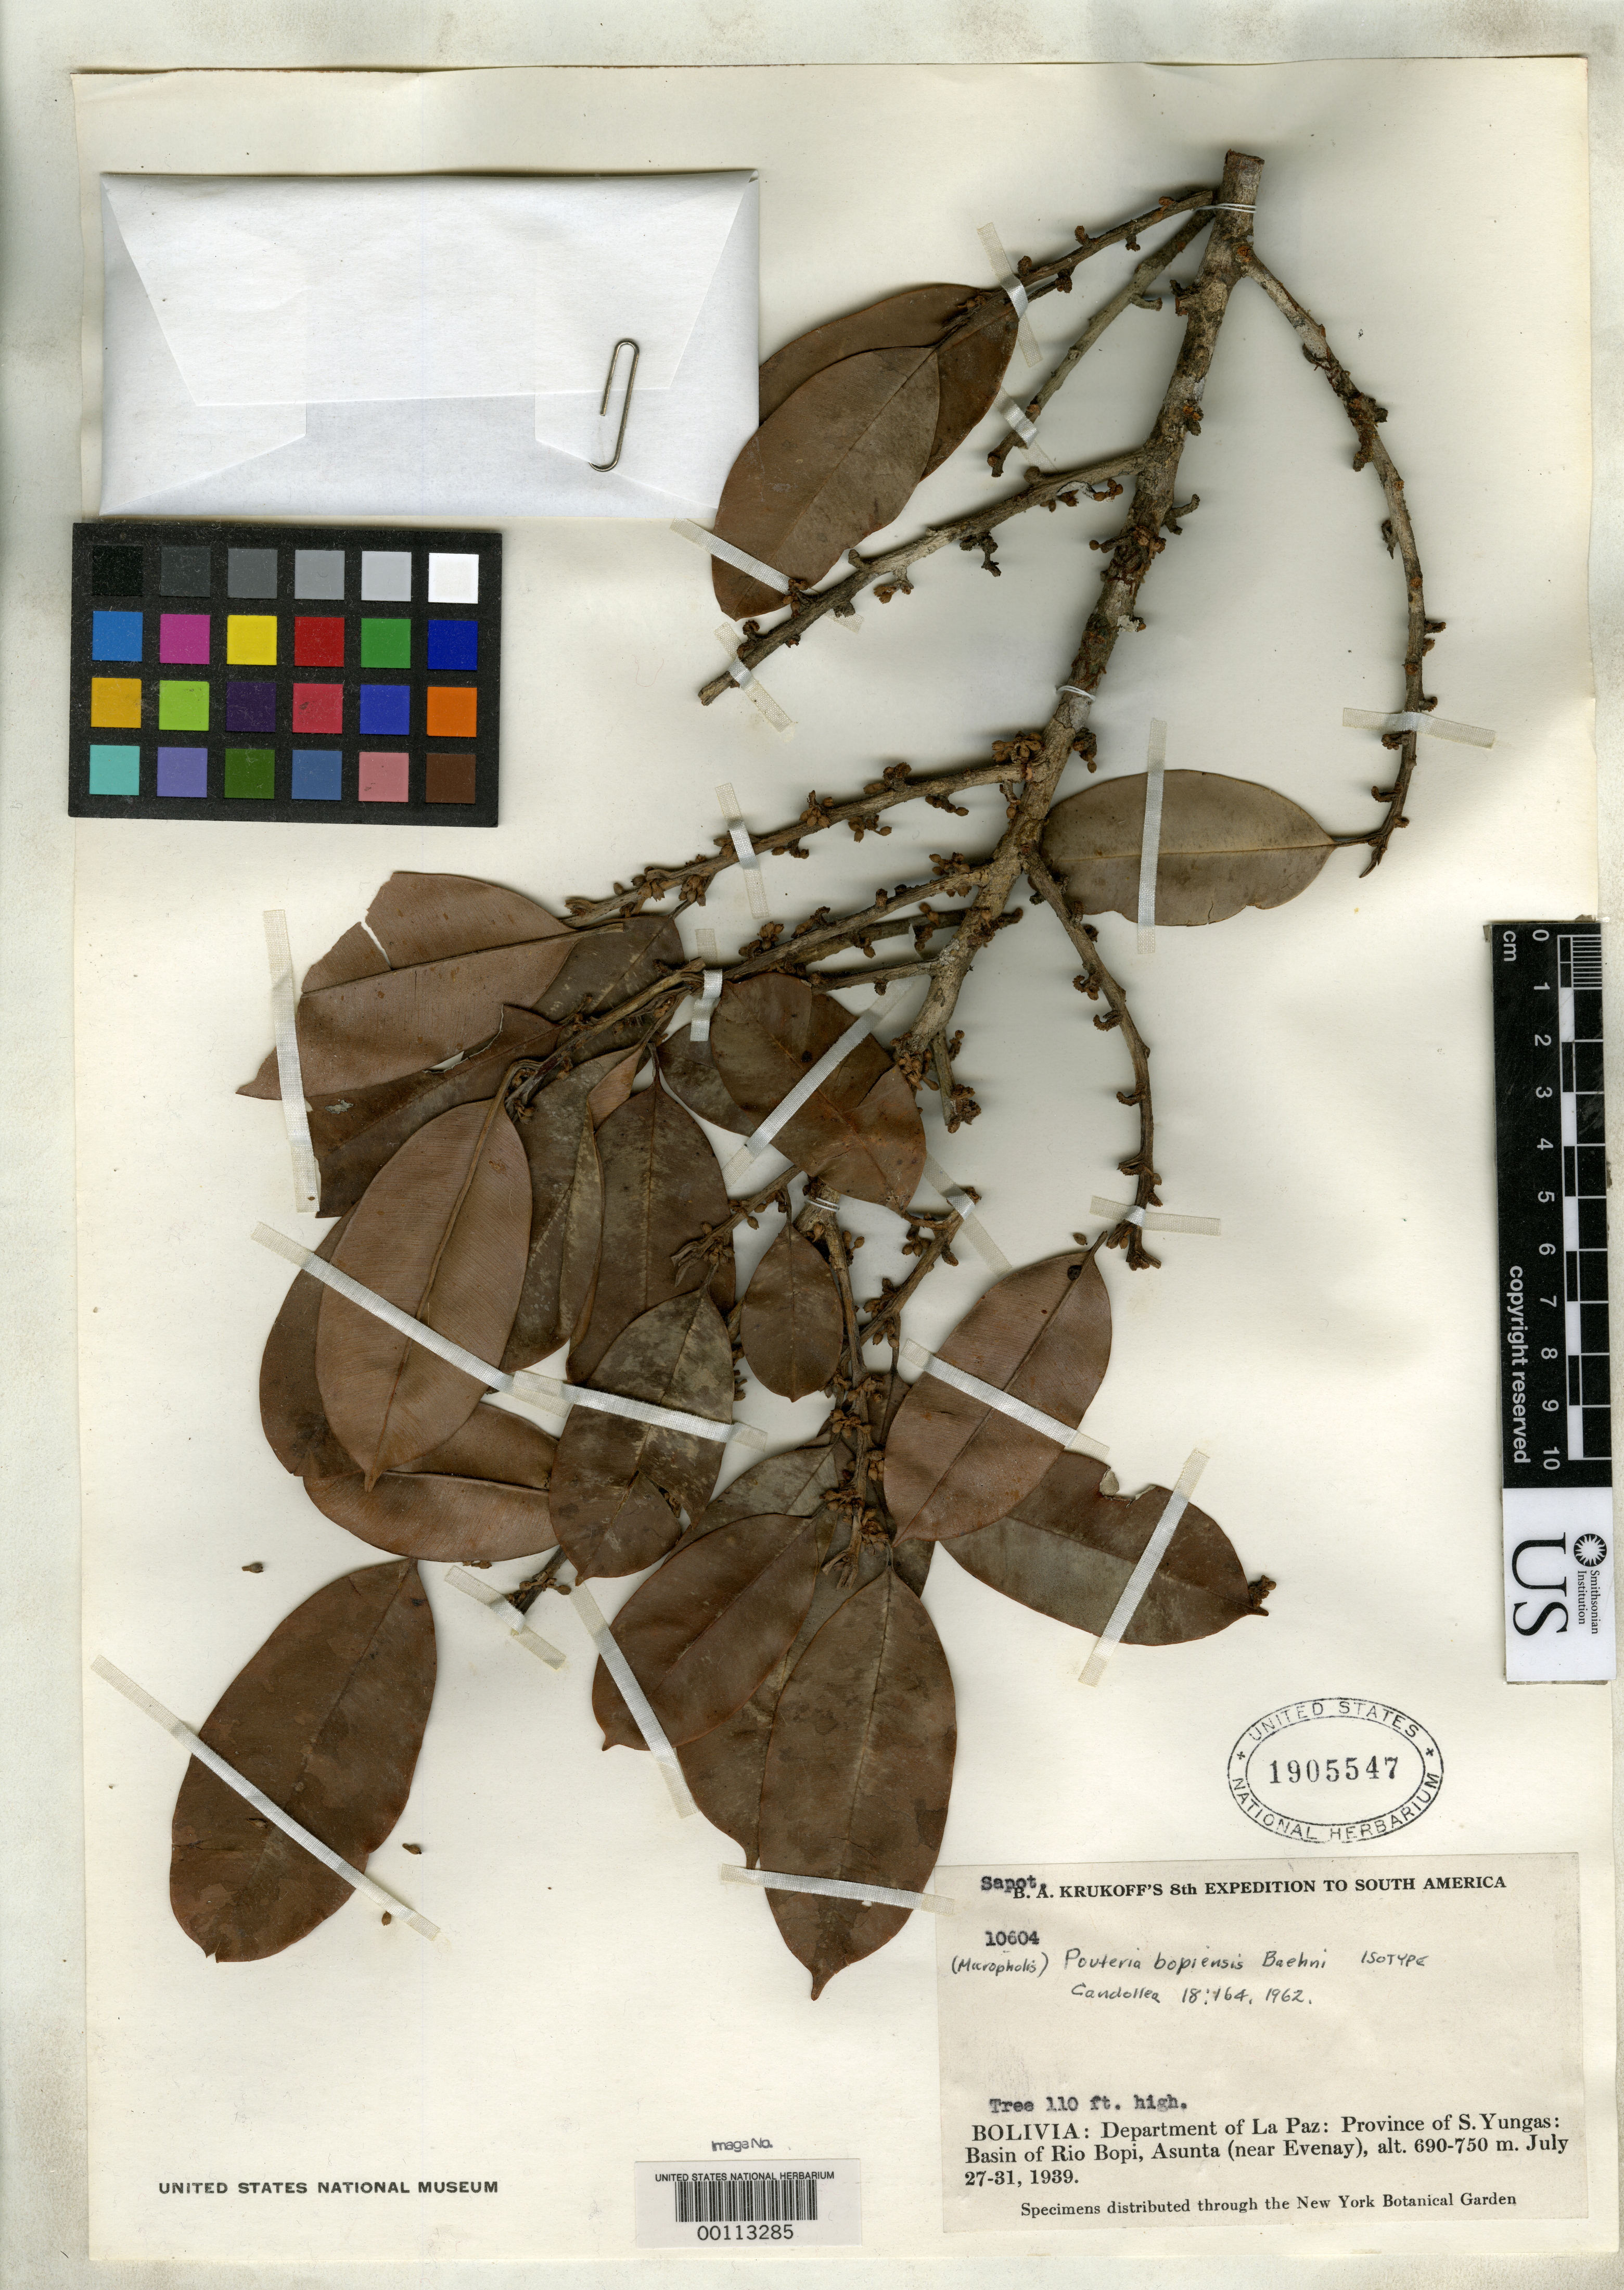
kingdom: Plantae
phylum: Tracheophyta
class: Magnoliopsida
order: Ericales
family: Sapotaceae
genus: Pouteria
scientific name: Pouteria bopiensis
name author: Baehni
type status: Isotype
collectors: B. A. Krukoff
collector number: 10604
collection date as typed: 27 Jul 1939 to 31 Jul 1939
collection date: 1939-07-27/1939-07-31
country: Bolivia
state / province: La Paz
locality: South Yungas.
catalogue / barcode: US 1905547